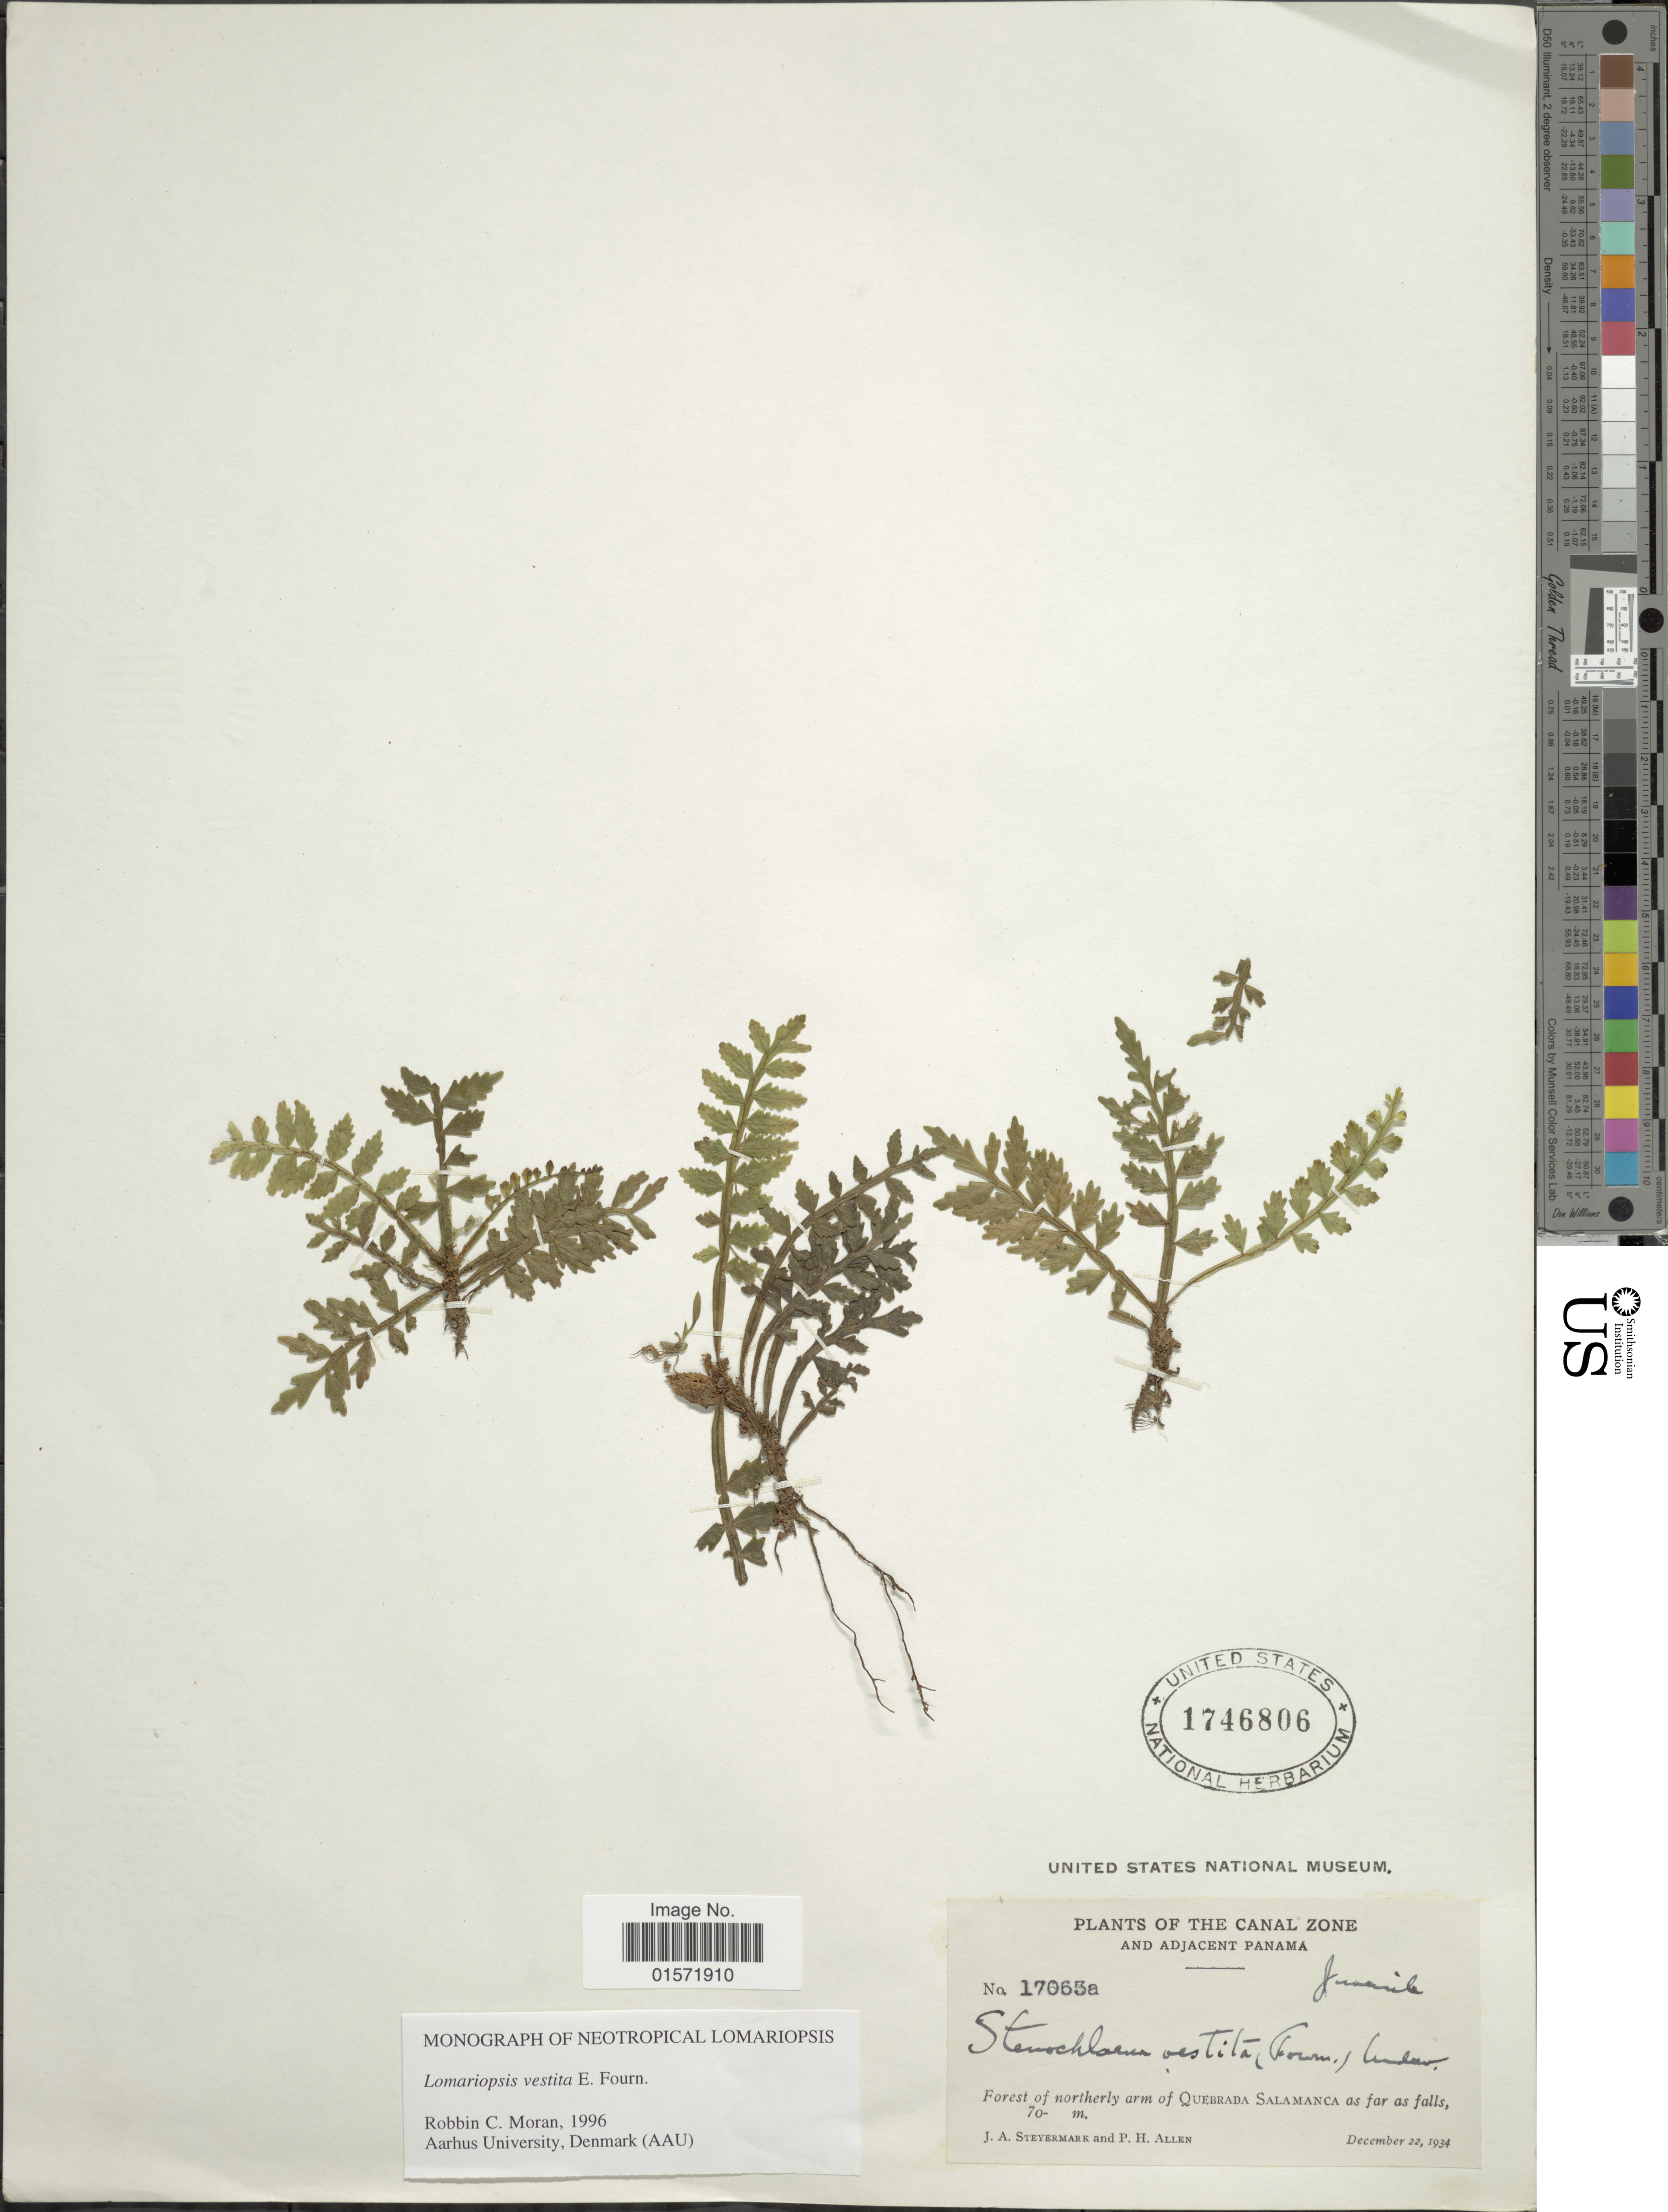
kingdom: Plantae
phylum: Tracheophyta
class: Polypodiopsida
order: Polypodiales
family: Lomariopsidaceae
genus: Lomariopsis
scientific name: Lomariopsis vestita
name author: E. Fourn.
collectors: J. Steyermark & P. H. Allen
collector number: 17063a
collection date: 1934-12-22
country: Panama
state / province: Colón / Panamá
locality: The Canal Zone and adjacent Panama, Forest of northerly arm of Quebrada Salamanca as far as falls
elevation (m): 70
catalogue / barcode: US 1746806